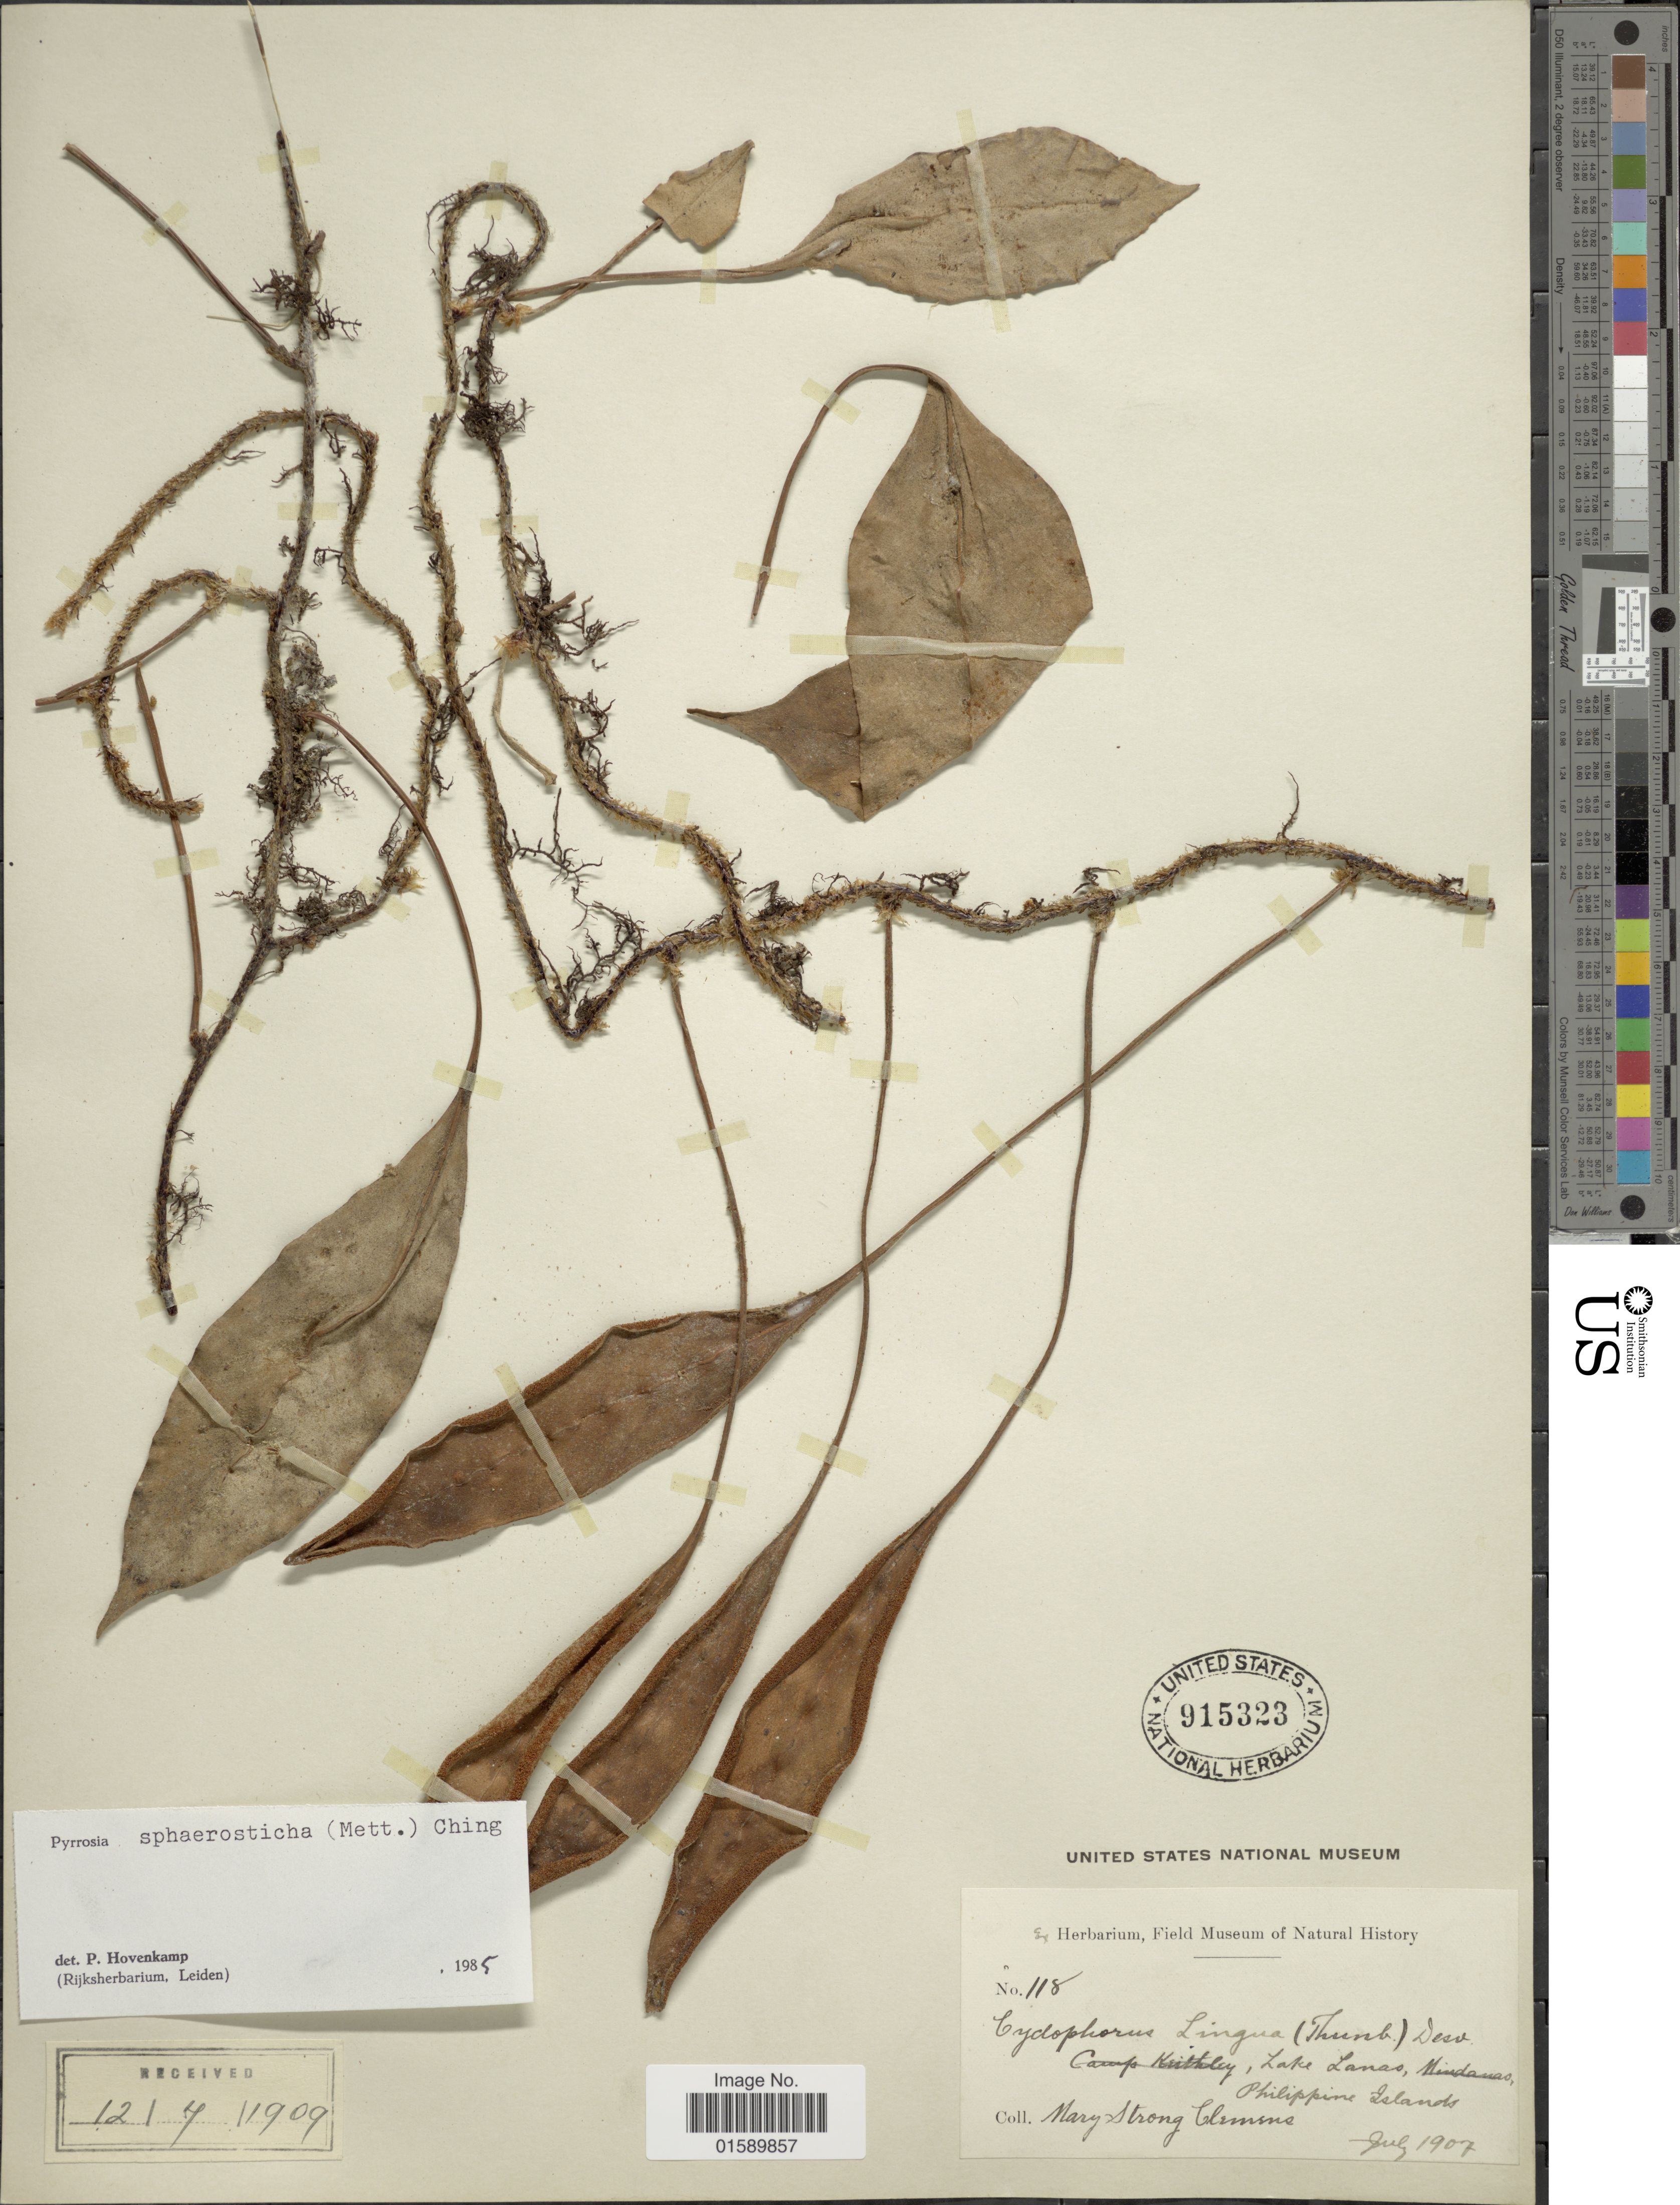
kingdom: Plantae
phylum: Tracheophyta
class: Polypodiopsida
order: Polypodiales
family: Polypodiaceae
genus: Pyrrosia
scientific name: Pyrrosia sphaerosticha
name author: (Mett.) Ching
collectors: M. S. Clemens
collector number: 118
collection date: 1907-07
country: Philippines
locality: Lake Lanas, Philippine Islands.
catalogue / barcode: US 915323